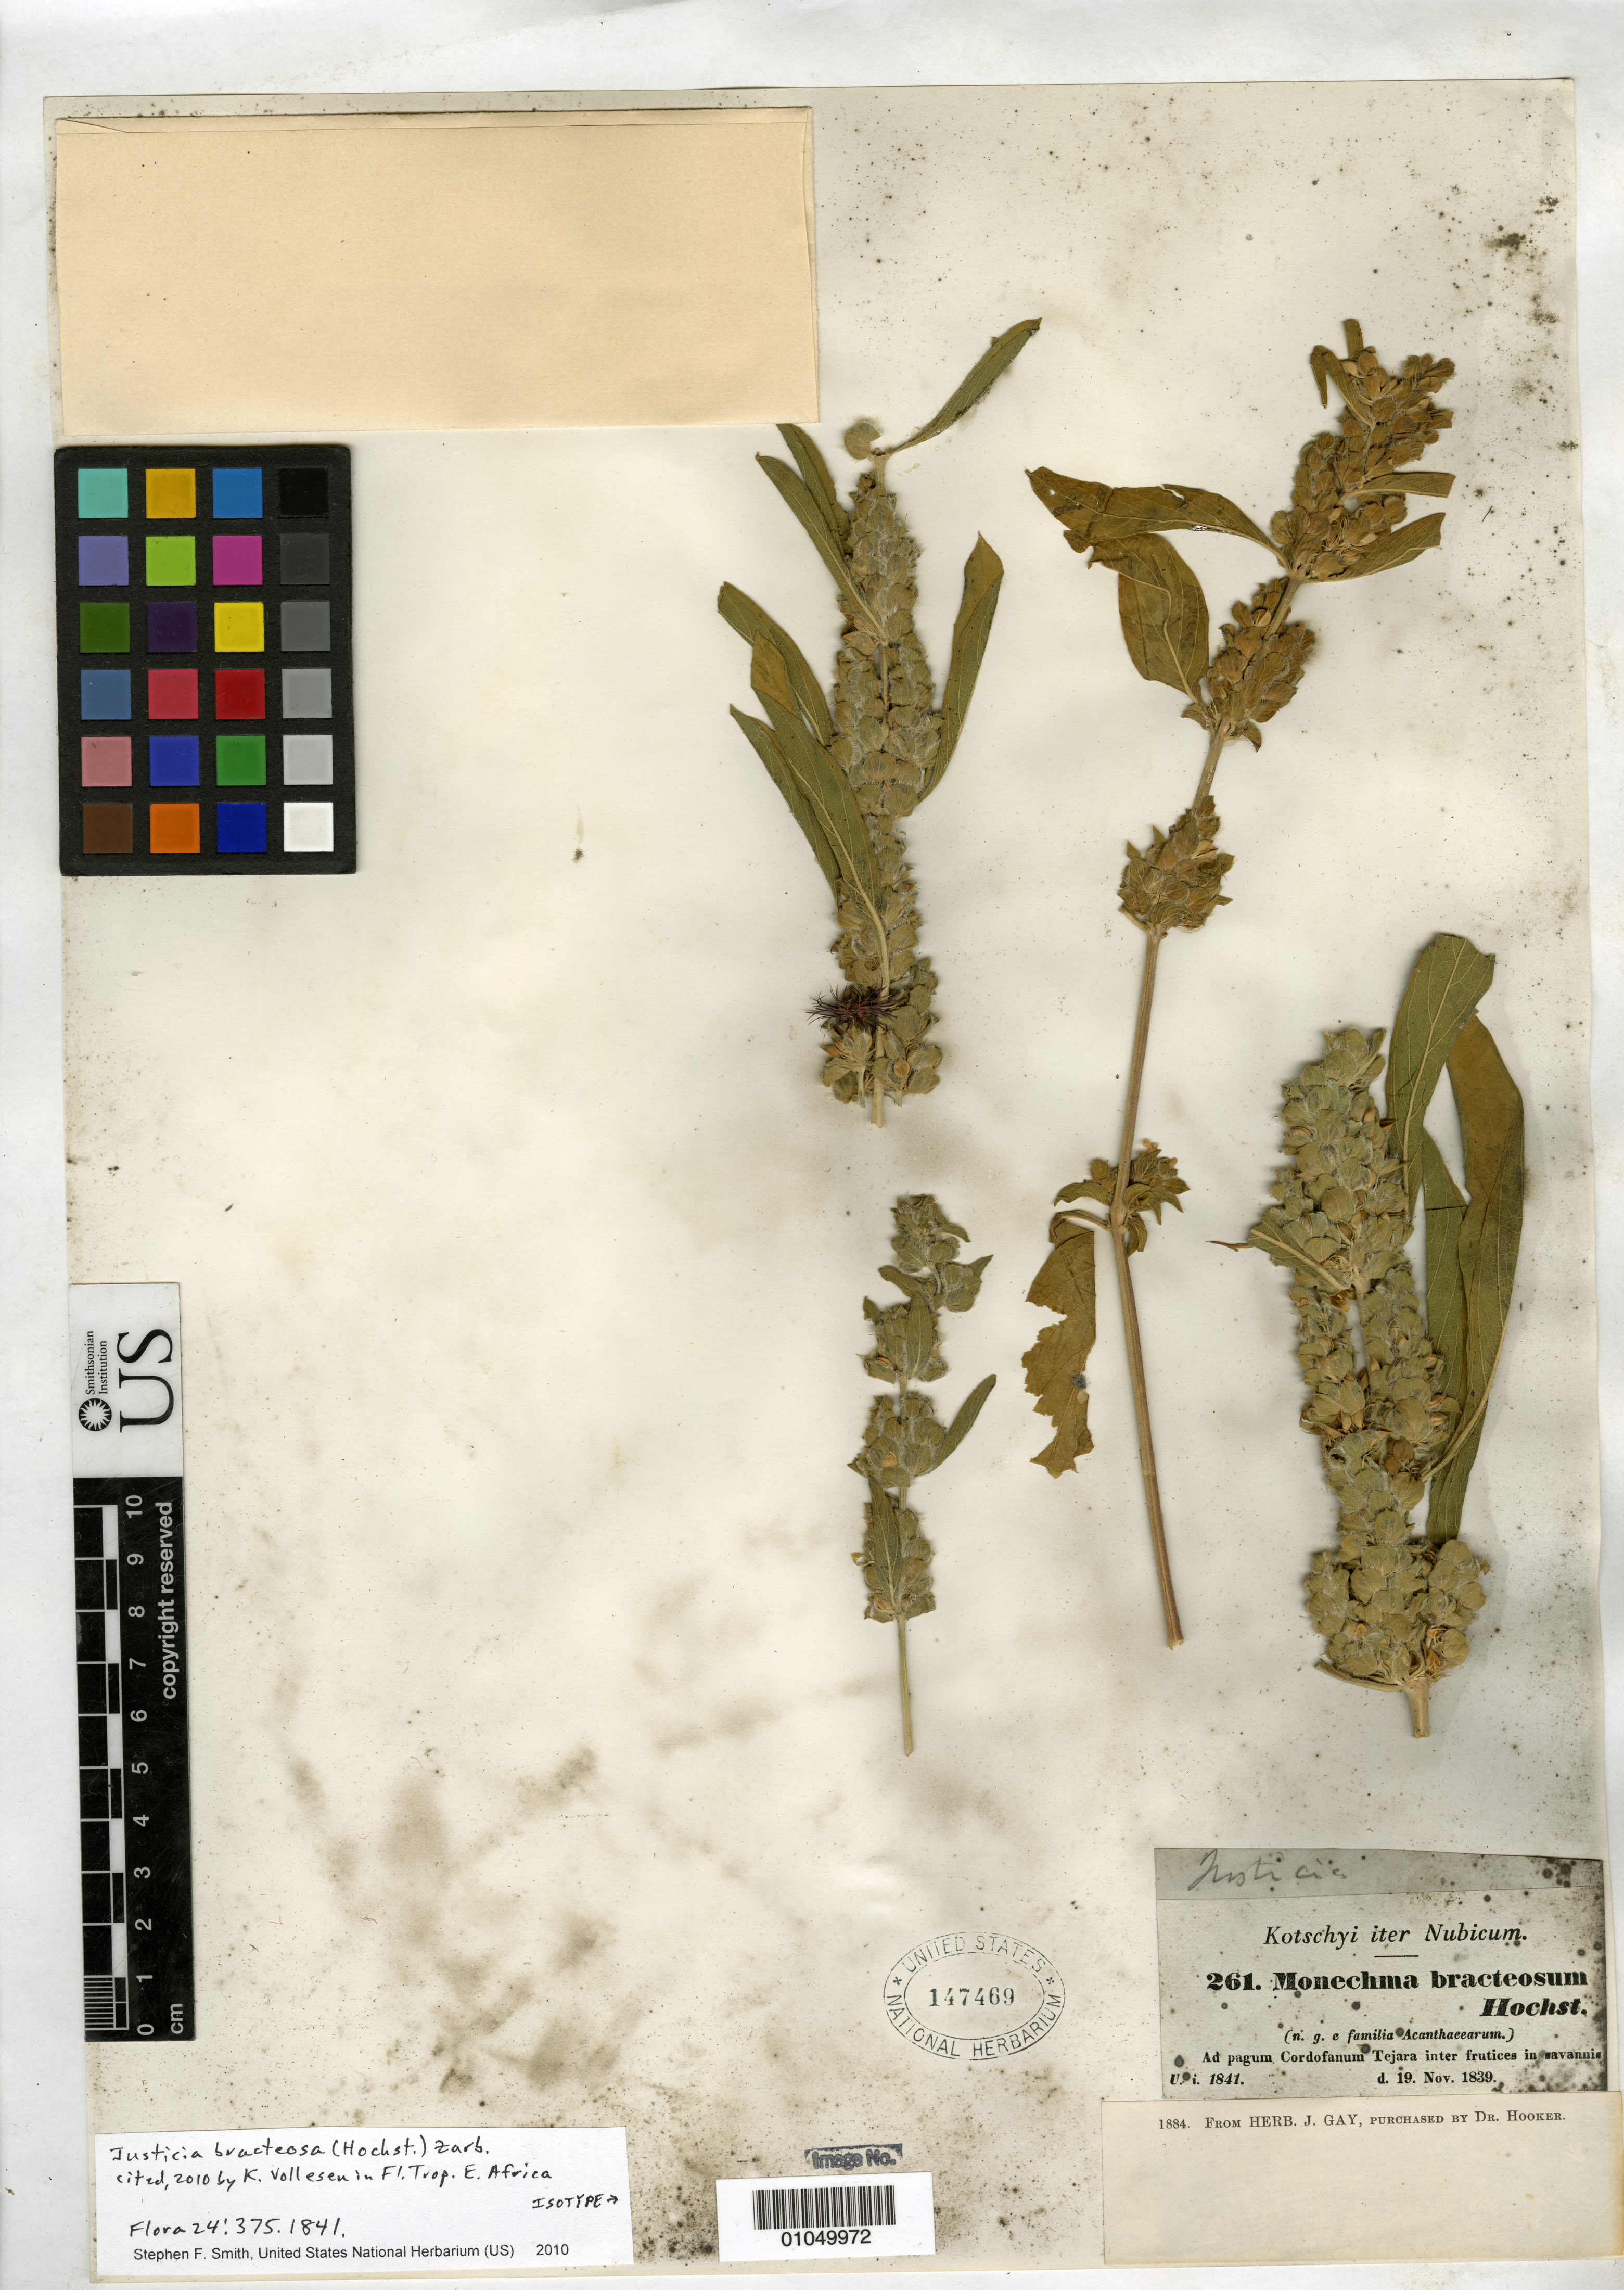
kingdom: Plantae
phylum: Tracheophyta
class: Magnoliopsida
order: Lamiales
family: Acanthaceae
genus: Monechma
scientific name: Monechma bracteatum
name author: Hochst.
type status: Isotype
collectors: K. G. Kotschy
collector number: It. Nub. 261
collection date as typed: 19 Nov 1839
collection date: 1839-11-19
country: Sudan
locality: Nubia, ad pagum Cordofanum Tejara inter frutices in savannis.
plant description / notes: Specific epithet as "bracteosum" on label, published as "bracteatum". Currently accepted name as cited by Vollesen in Fl. Trop. E. Africa (2010).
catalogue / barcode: US 147469